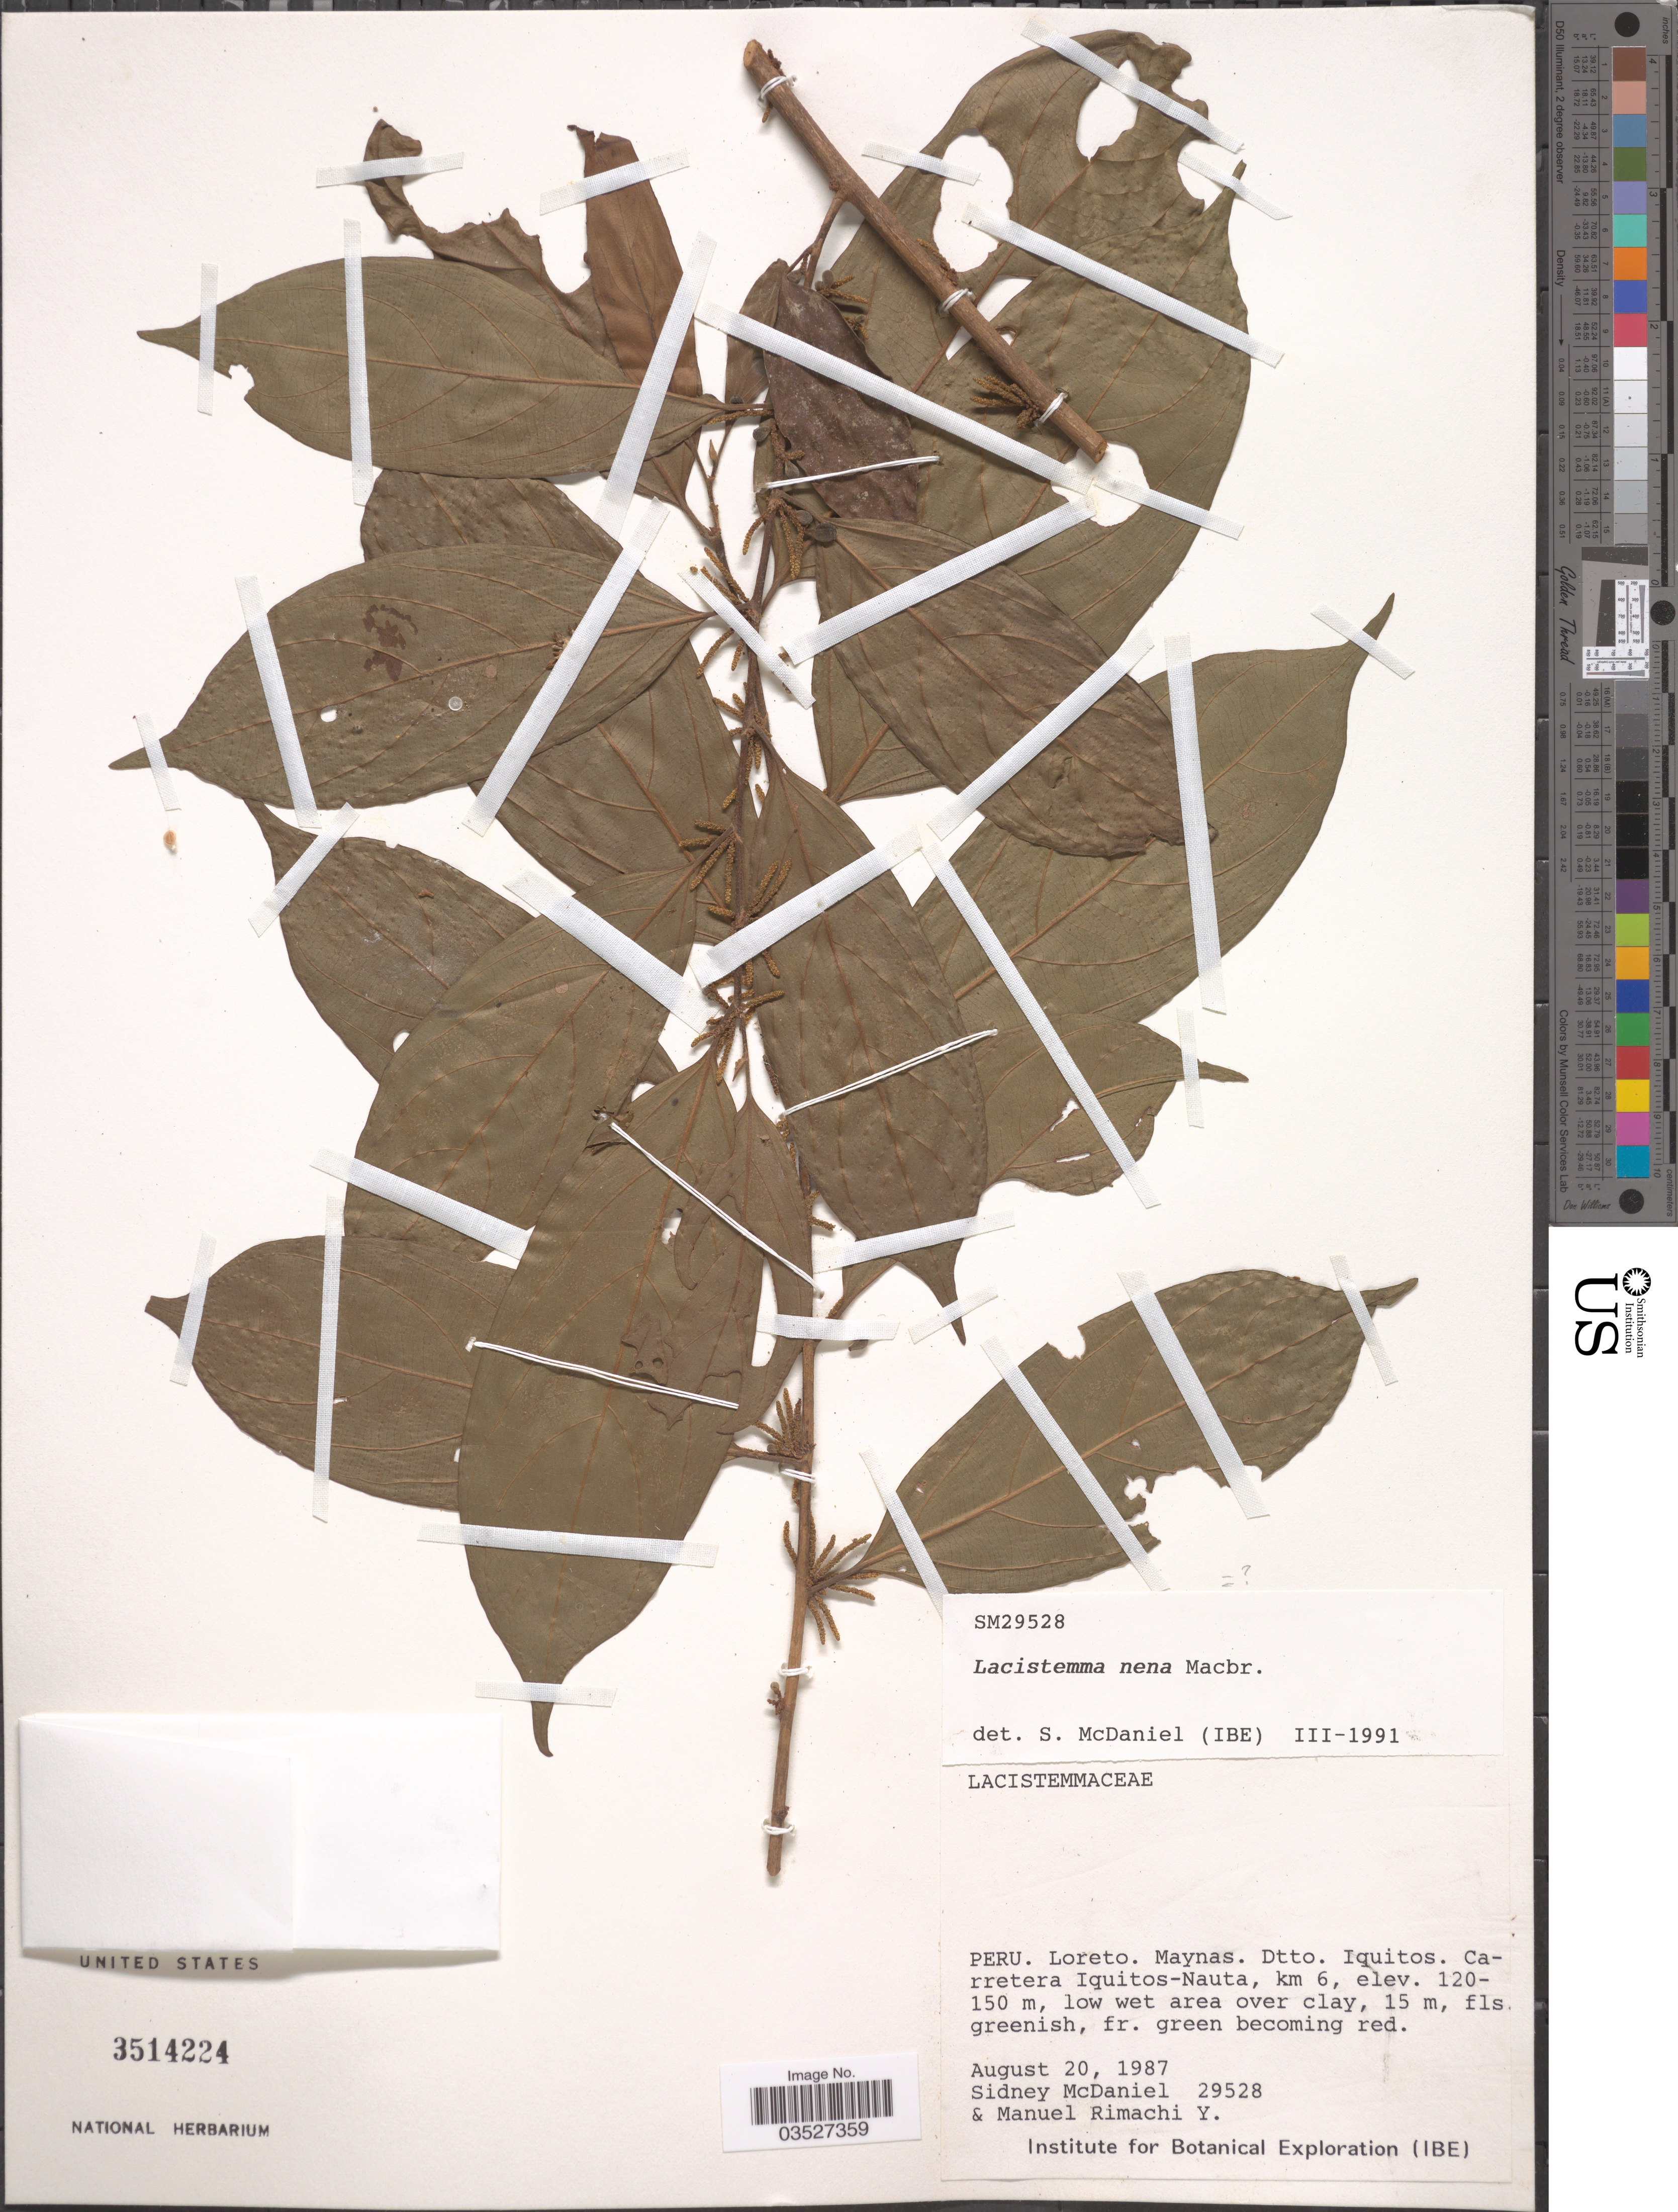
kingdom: Plantae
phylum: Tracheophyta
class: Magnoliopsida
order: Malpighiales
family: Lacistemataceae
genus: Lacistema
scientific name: Lacistema sp.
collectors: S. McDaniel & M. Rimachi Y.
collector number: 29528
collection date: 1987-08-20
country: Peru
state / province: Loreto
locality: Maynas. Dtto. Iquitos. Carretera Iquitos-Nauta, km 6.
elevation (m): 120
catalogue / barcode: US 3514224